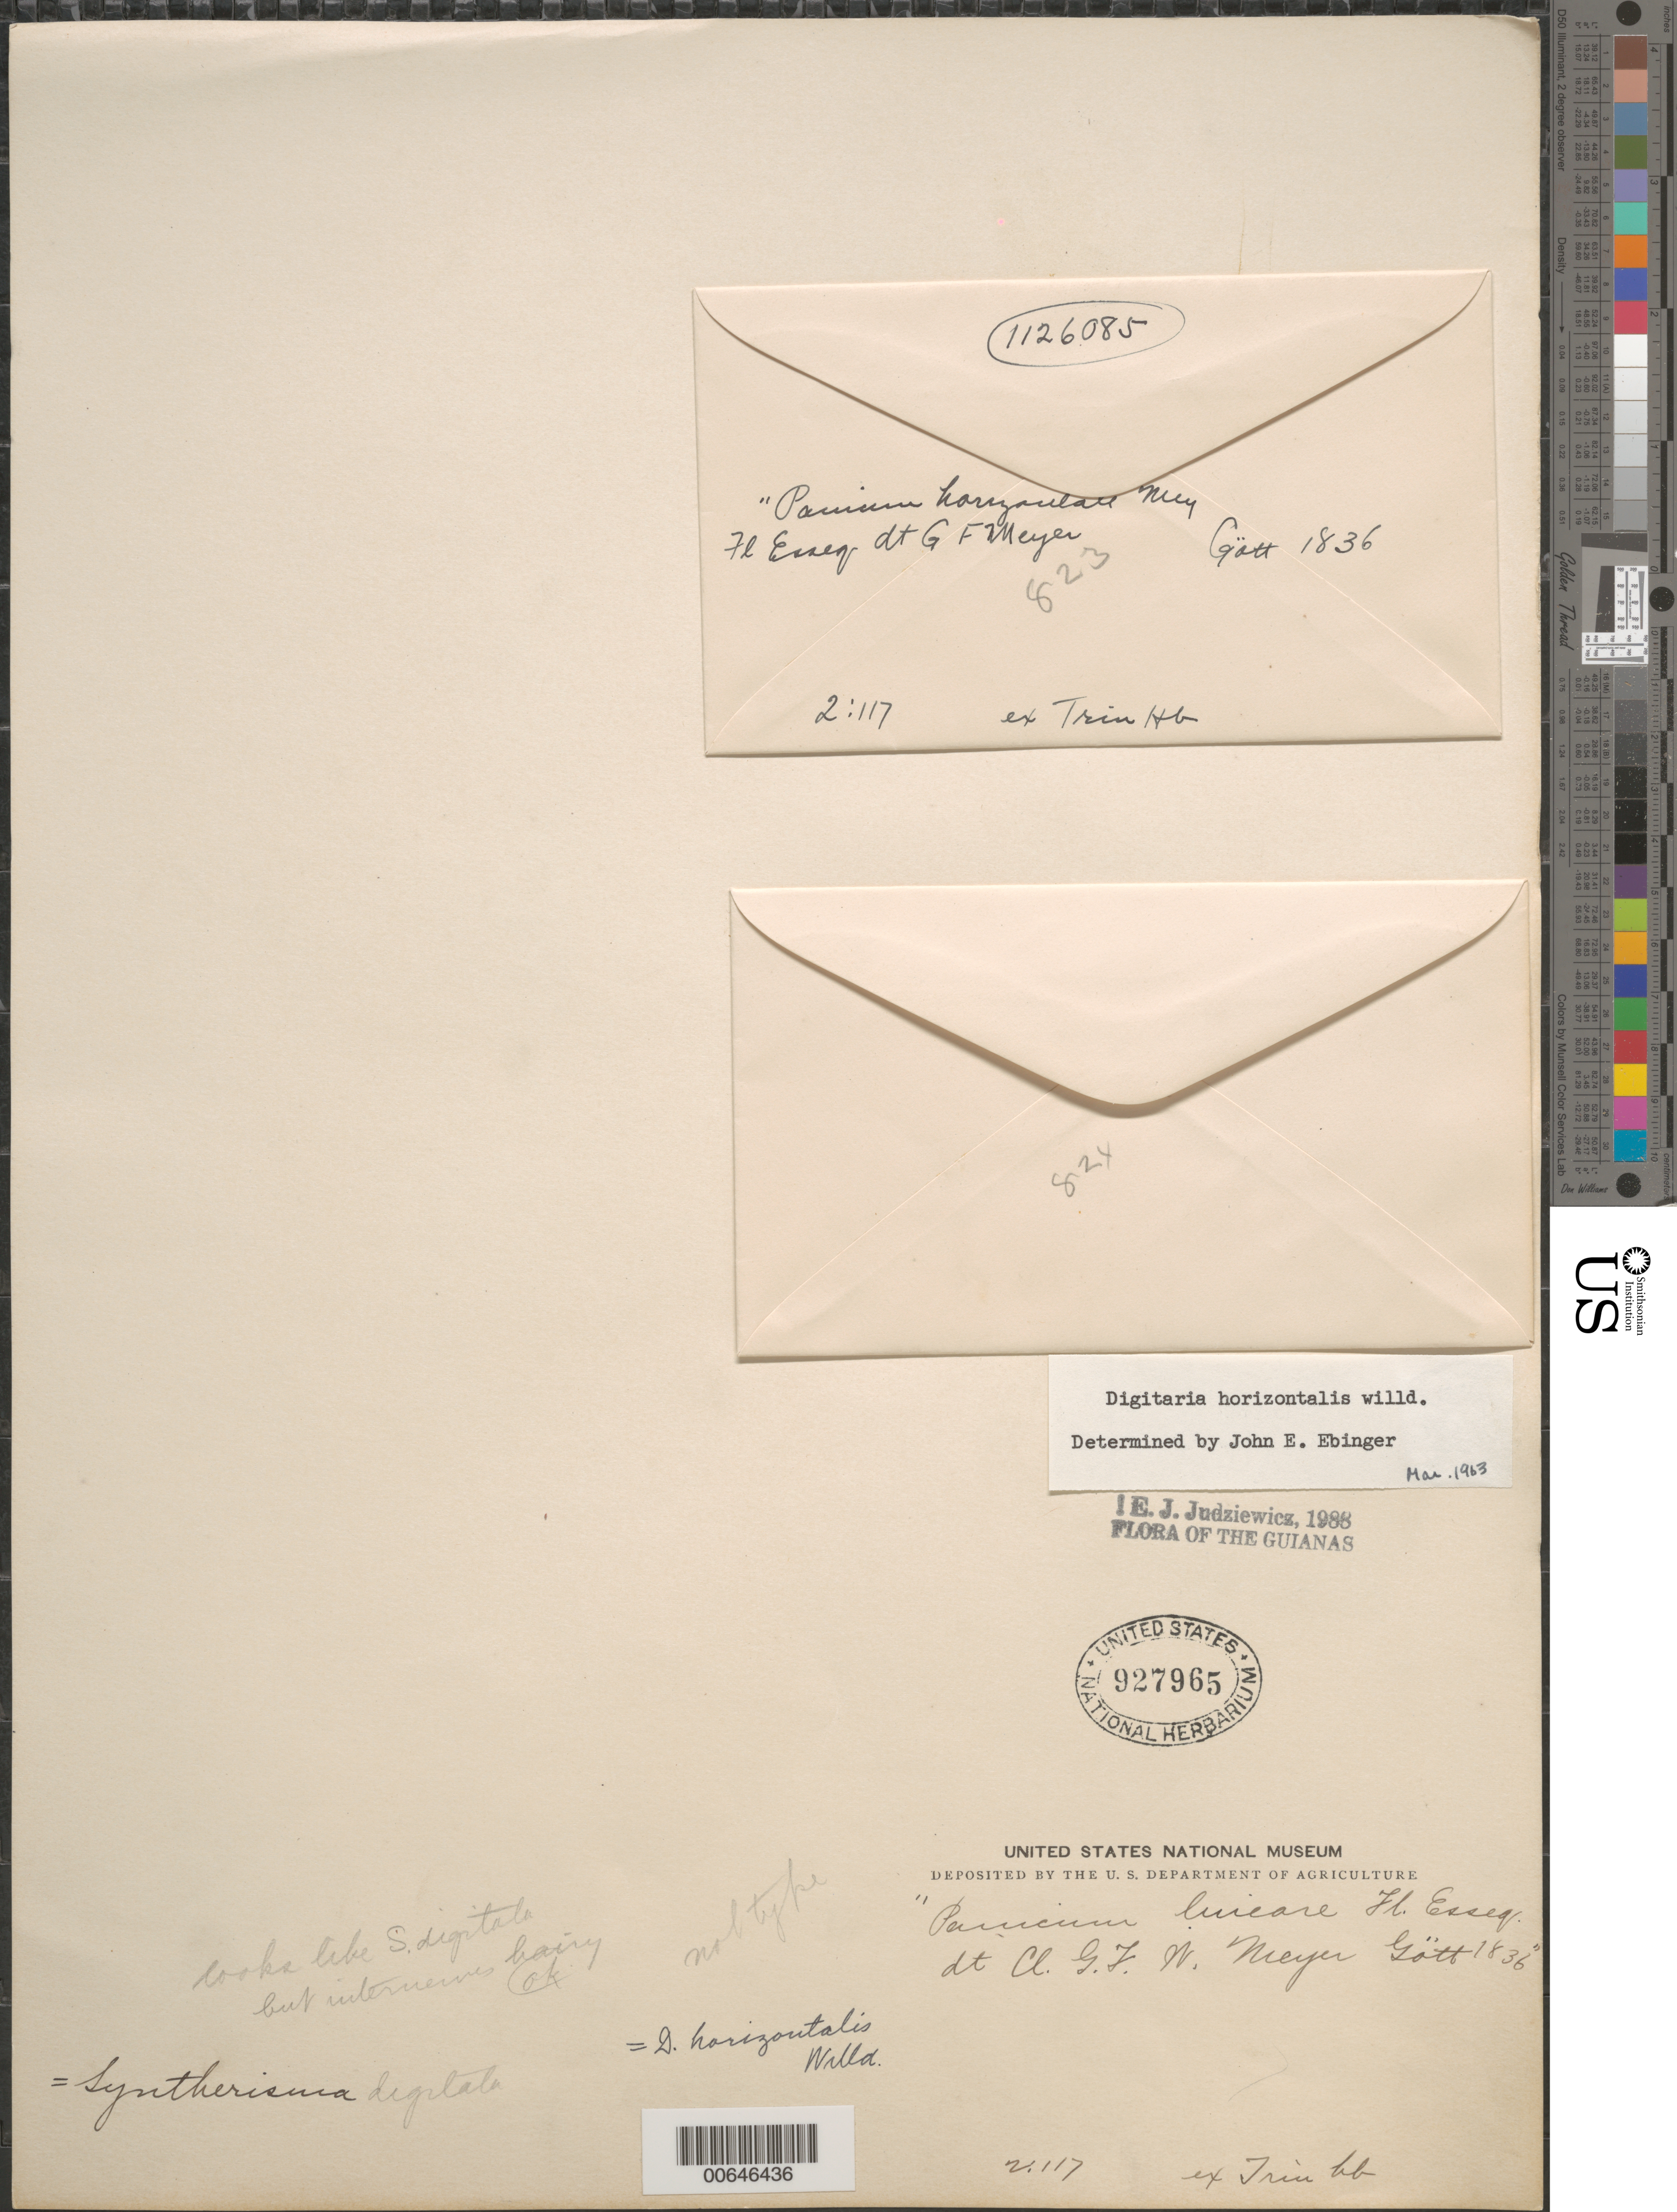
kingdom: Plantae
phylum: Tracheophyta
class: Liliopsida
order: Poales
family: Poaceae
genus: Digitaria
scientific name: Digitaria horizontalis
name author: Willd.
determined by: Judziewicz, E. J.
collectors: -. Gött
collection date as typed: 1836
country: Guyana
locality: Essequibo R.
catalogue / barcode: US 927965